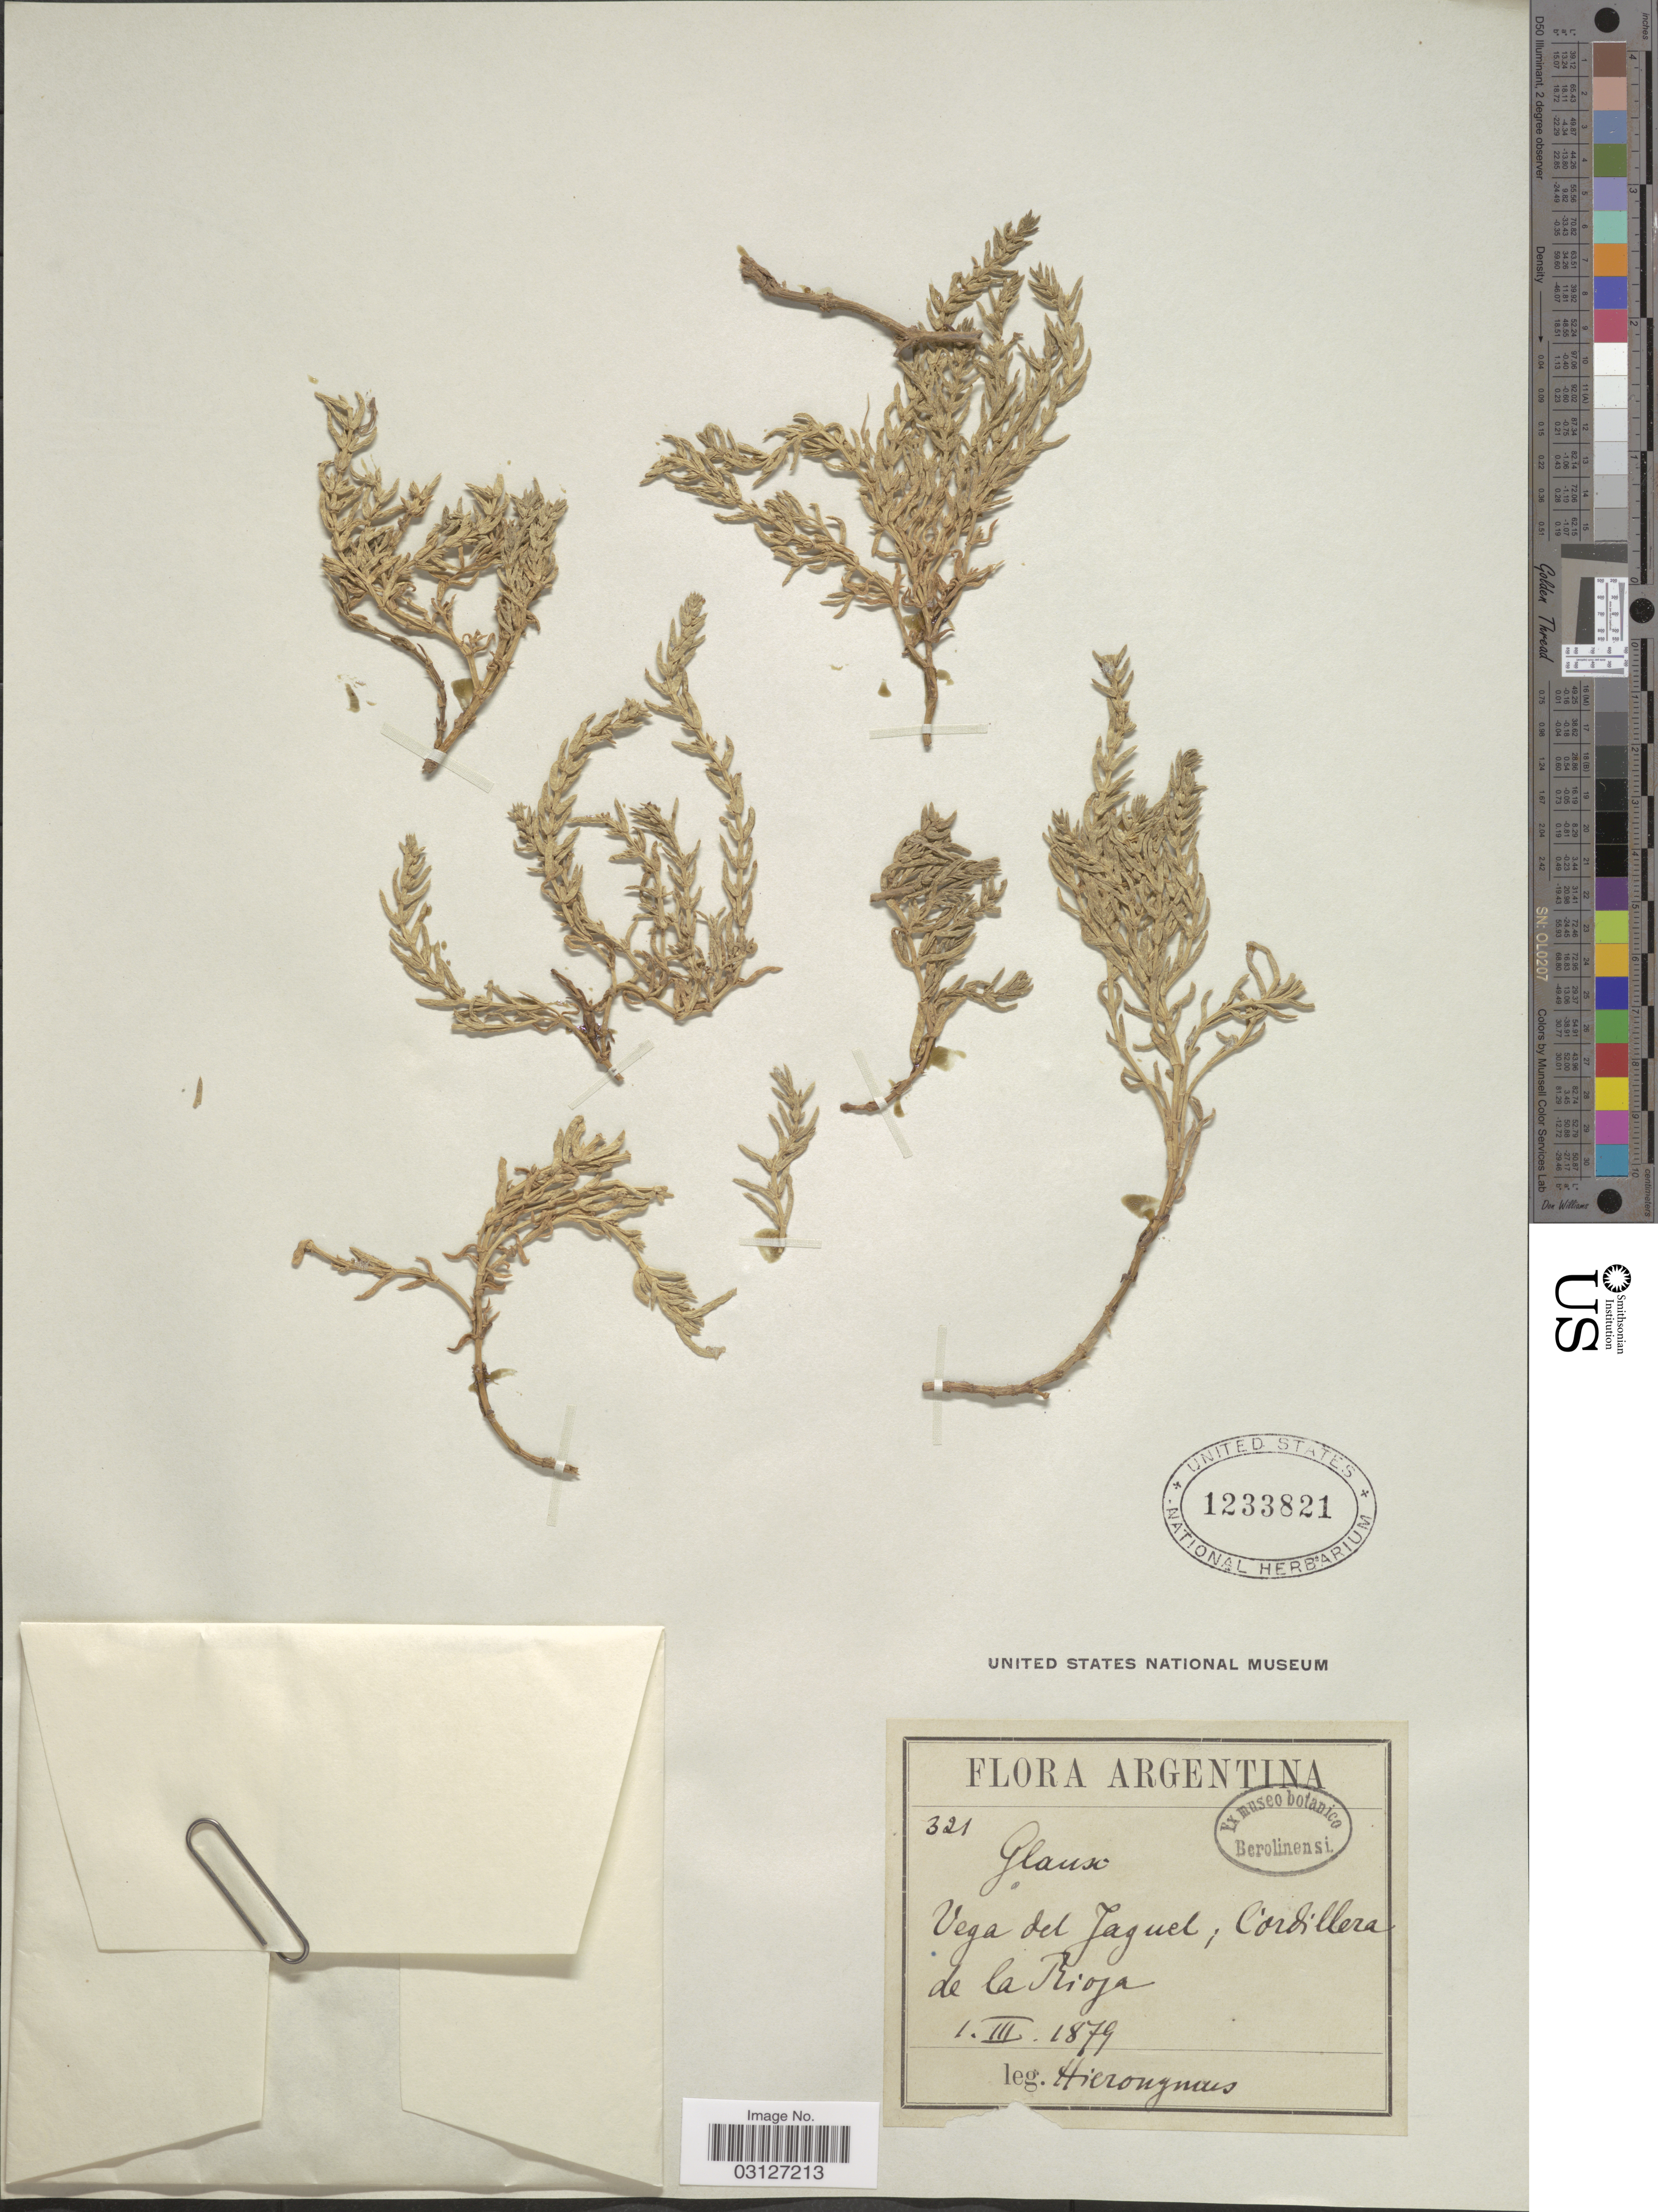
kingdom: Plantae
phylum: Tracheophyta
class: Magnoliopsida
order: Ericales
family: Primulaceae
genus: Glaux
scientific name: Glaux spicata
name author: Phil. ex R. Knuth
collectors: -. Hieronymus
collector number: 321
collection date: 1879-03-01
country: Argentina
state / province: La Rioja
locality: Vega del Jaguel; Cordillera de la Rioja.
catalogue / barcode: US 1233821